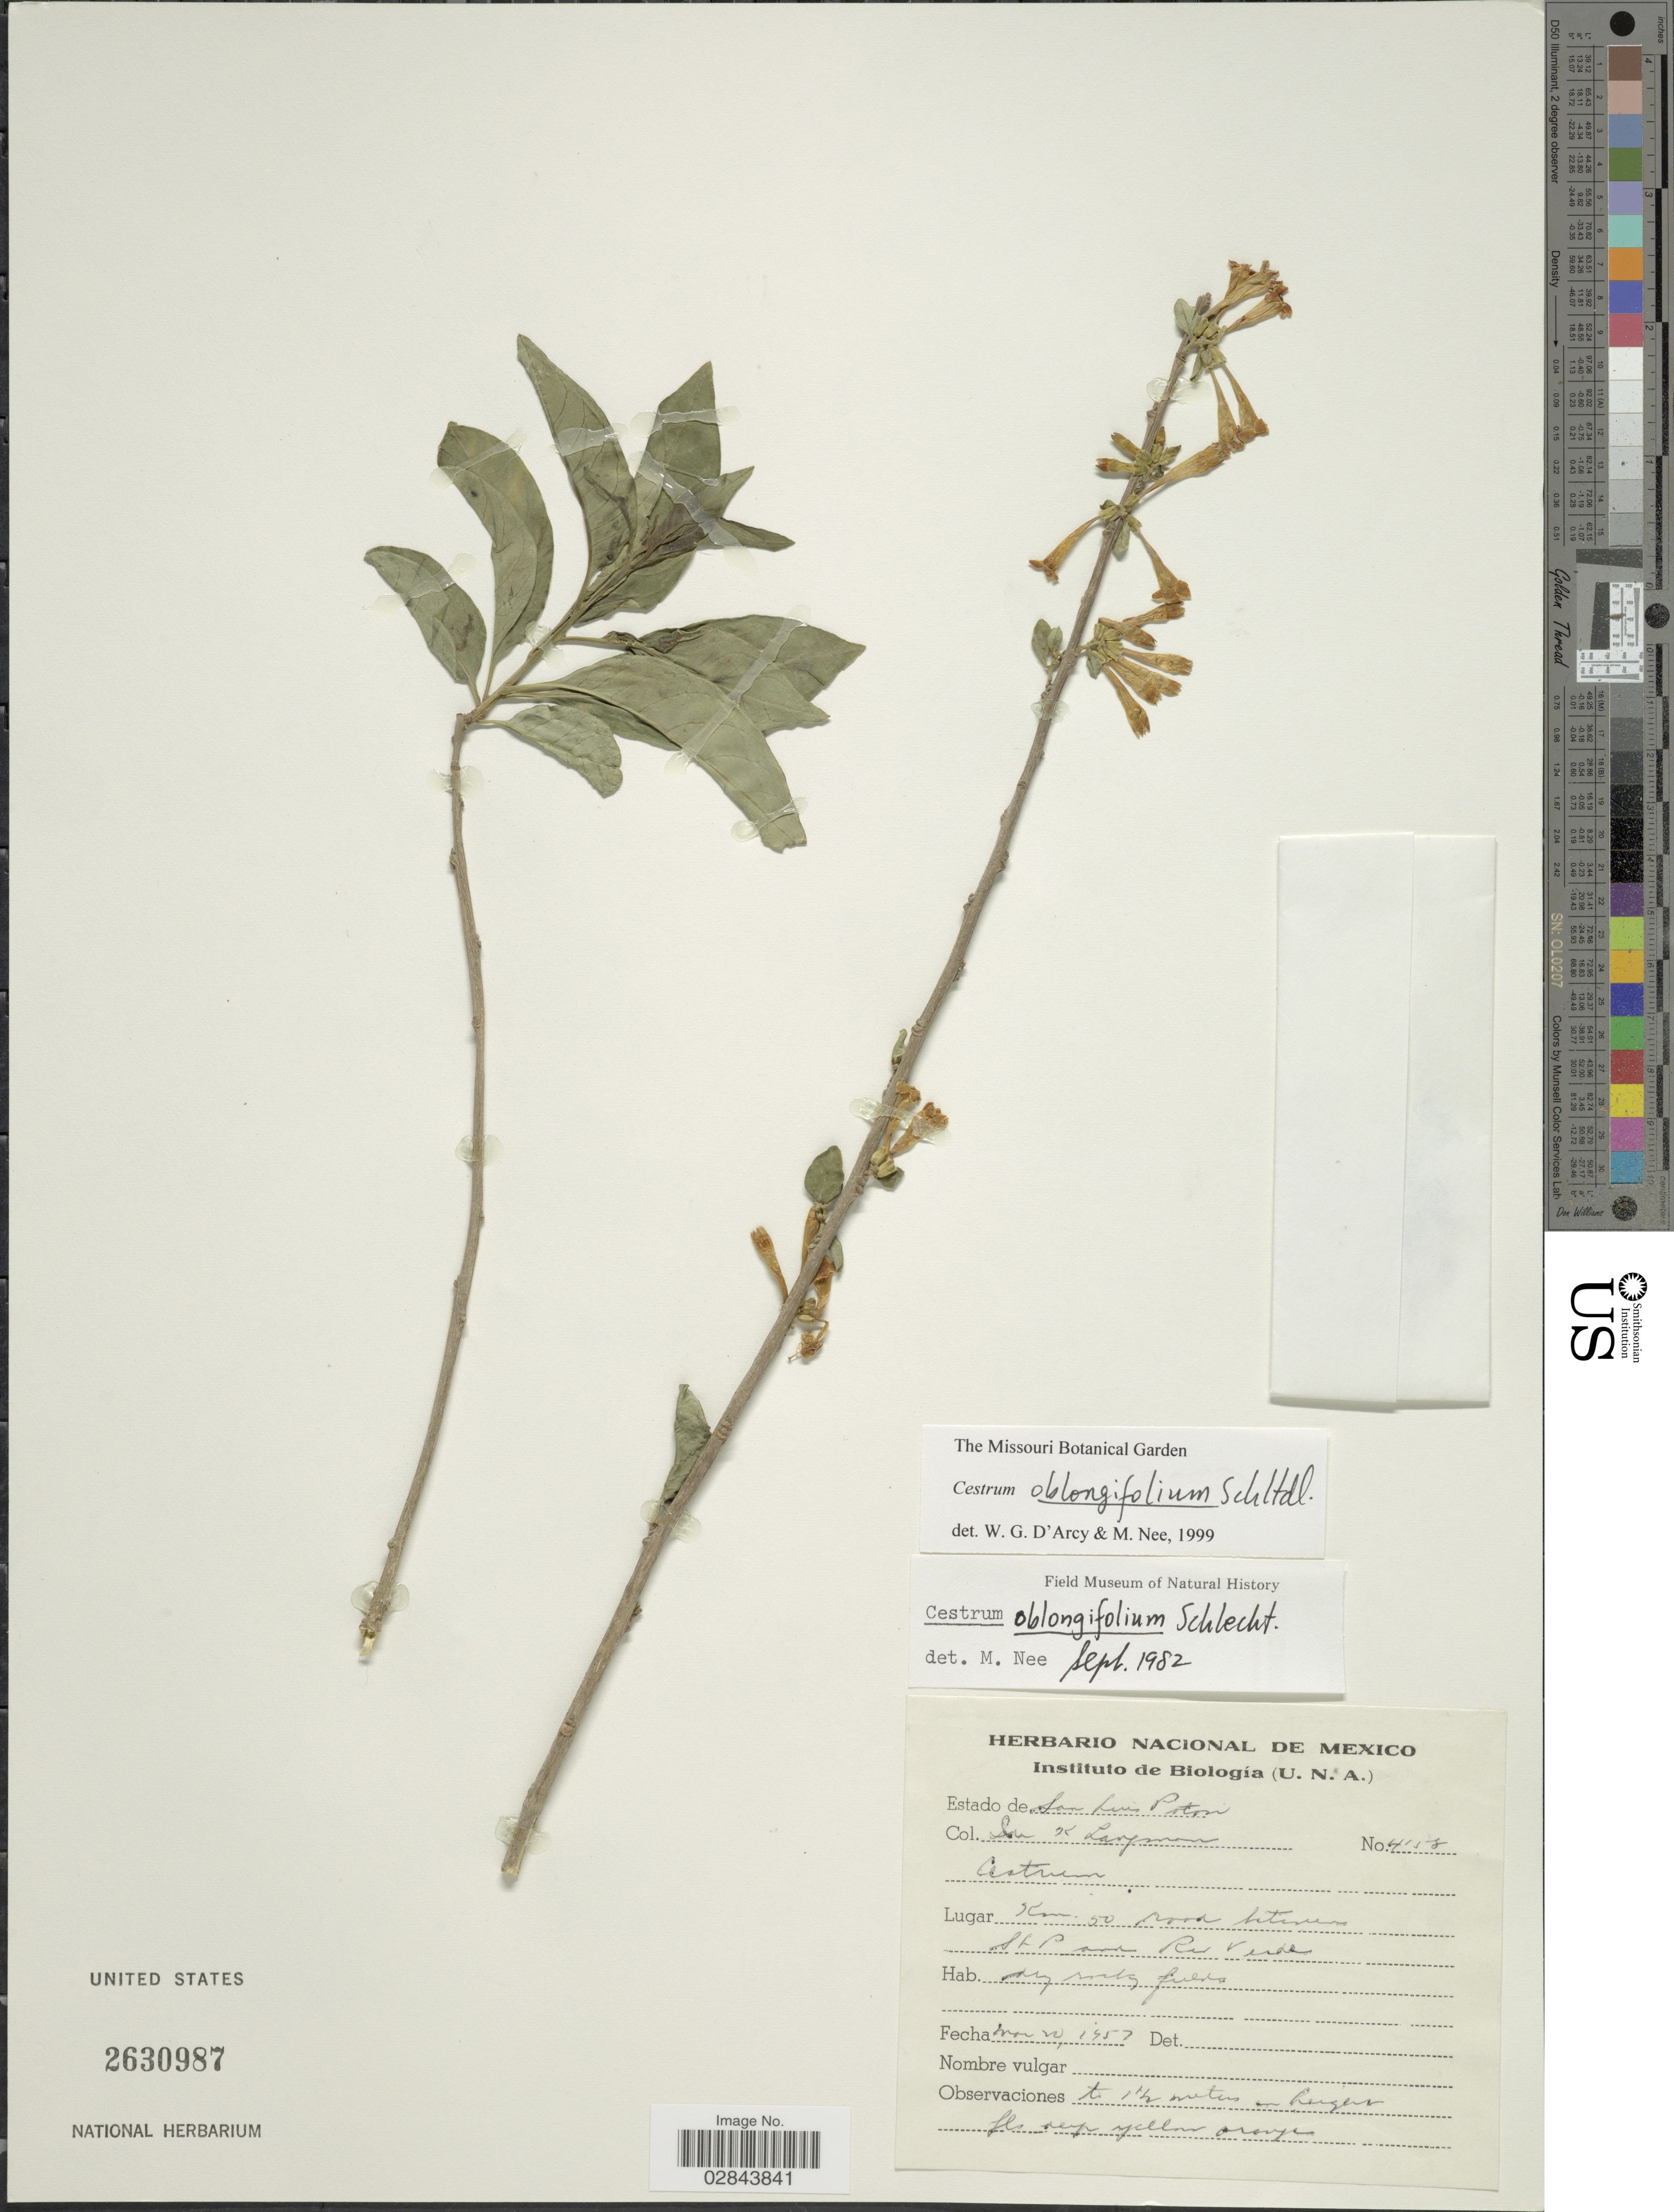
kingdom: Plantae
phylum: Tracheophyta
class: Magnoliopsida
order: Solanales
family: Solanaceae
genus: Cestrum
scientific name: Cestrum oblongifolium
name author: Schltdl.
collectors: S. Laryman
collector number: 4158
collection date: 1957-03-20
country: Mexico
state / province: San Luis Potosí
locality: Km. 50 road between St P and Rio Verde.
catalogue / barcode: US 2630987